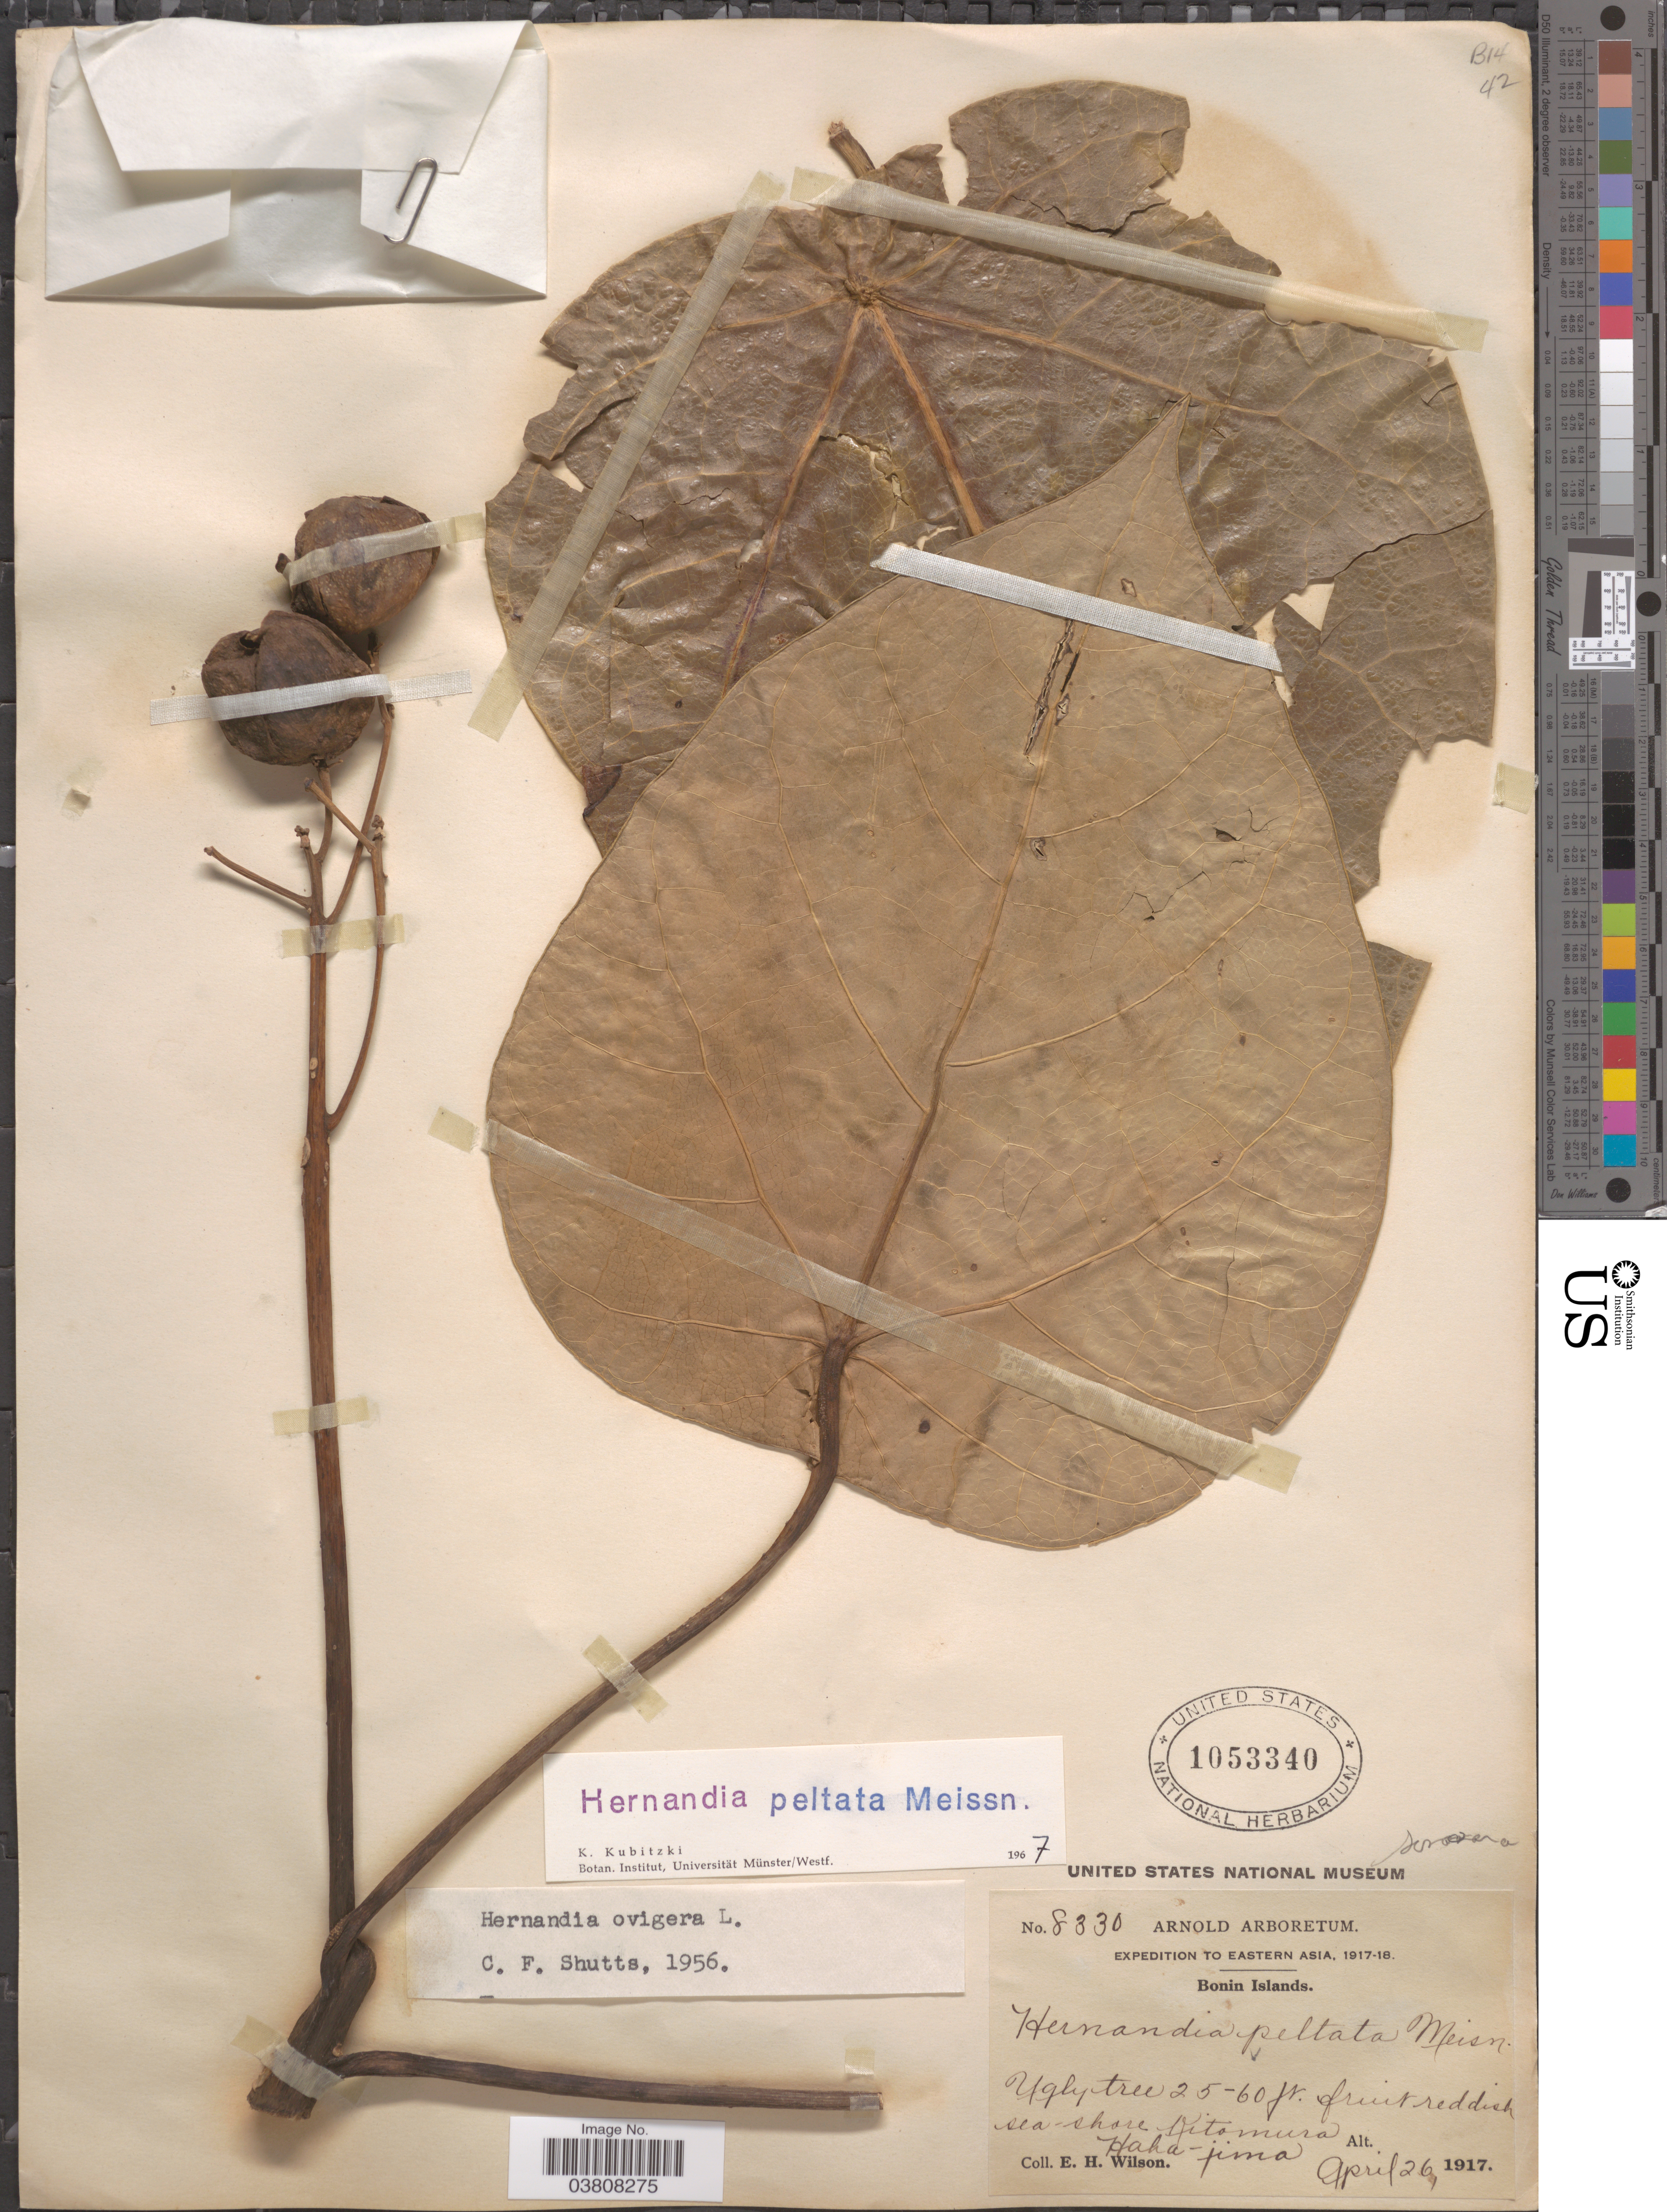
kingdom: Plantae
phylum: Tracheophyta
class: Magnoliopsida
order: Laurales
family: Hernandiaceae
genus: Hernandia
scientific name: Hernandia nymphaeifolia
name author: (C. Presl) Kubitzki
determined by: Strong, Mark T., (BOT), Smithsonian Institution - National Museum of Natural History (UNITED STATES)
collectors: E. Wilson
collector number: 8330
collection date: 1917-04-26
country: Japan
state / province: Tokyo, Federal City of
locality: Bonin Islands. Sea-shore Kitomura. Haha-jima.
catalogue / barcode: US 1053340